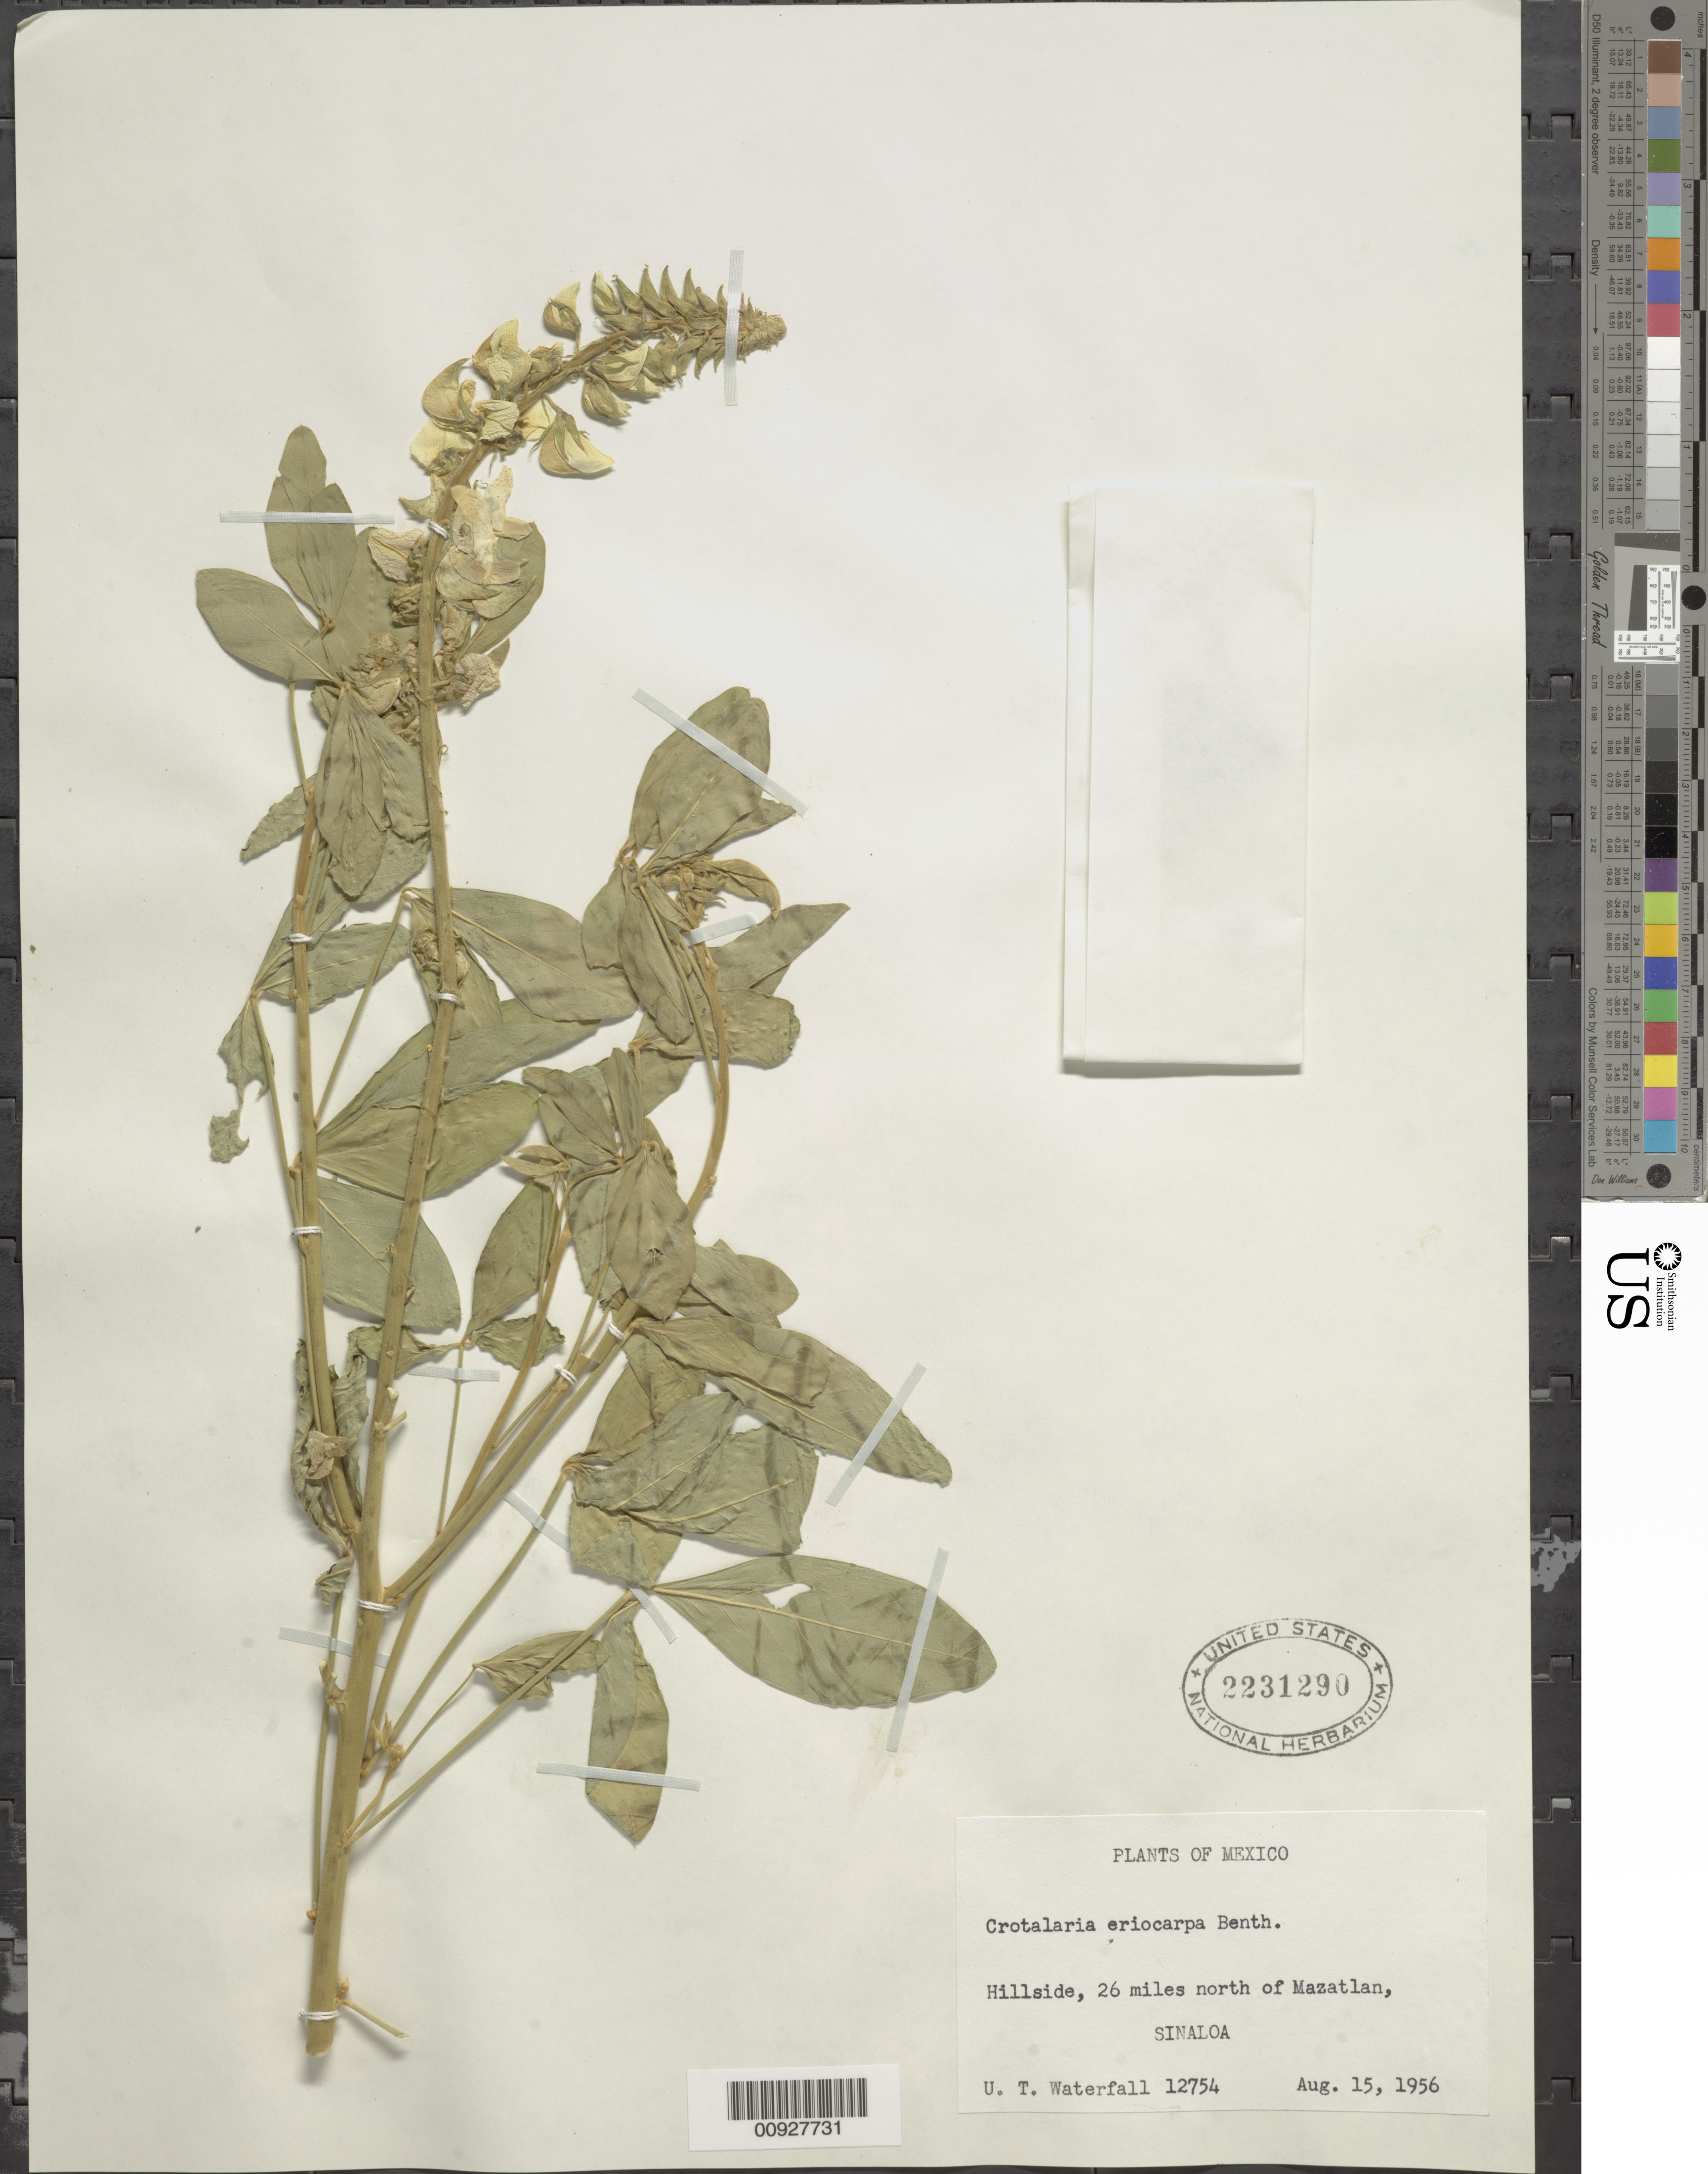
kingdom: Plantae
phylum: Tracheophyta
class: Magnoliopsida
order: Fabales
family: Fabaceae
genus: Crotalaria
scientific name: Crotalaria eriocarpa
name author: Benth.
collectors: U. T. Waterfall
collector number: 12754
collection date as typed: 15 Aug 1956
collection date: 1956-08-15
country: Mexico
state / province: Sinaloa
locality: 26 miles north of Mazatlán, Sinaloa.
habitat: Hillside.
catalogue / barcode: US 2231290